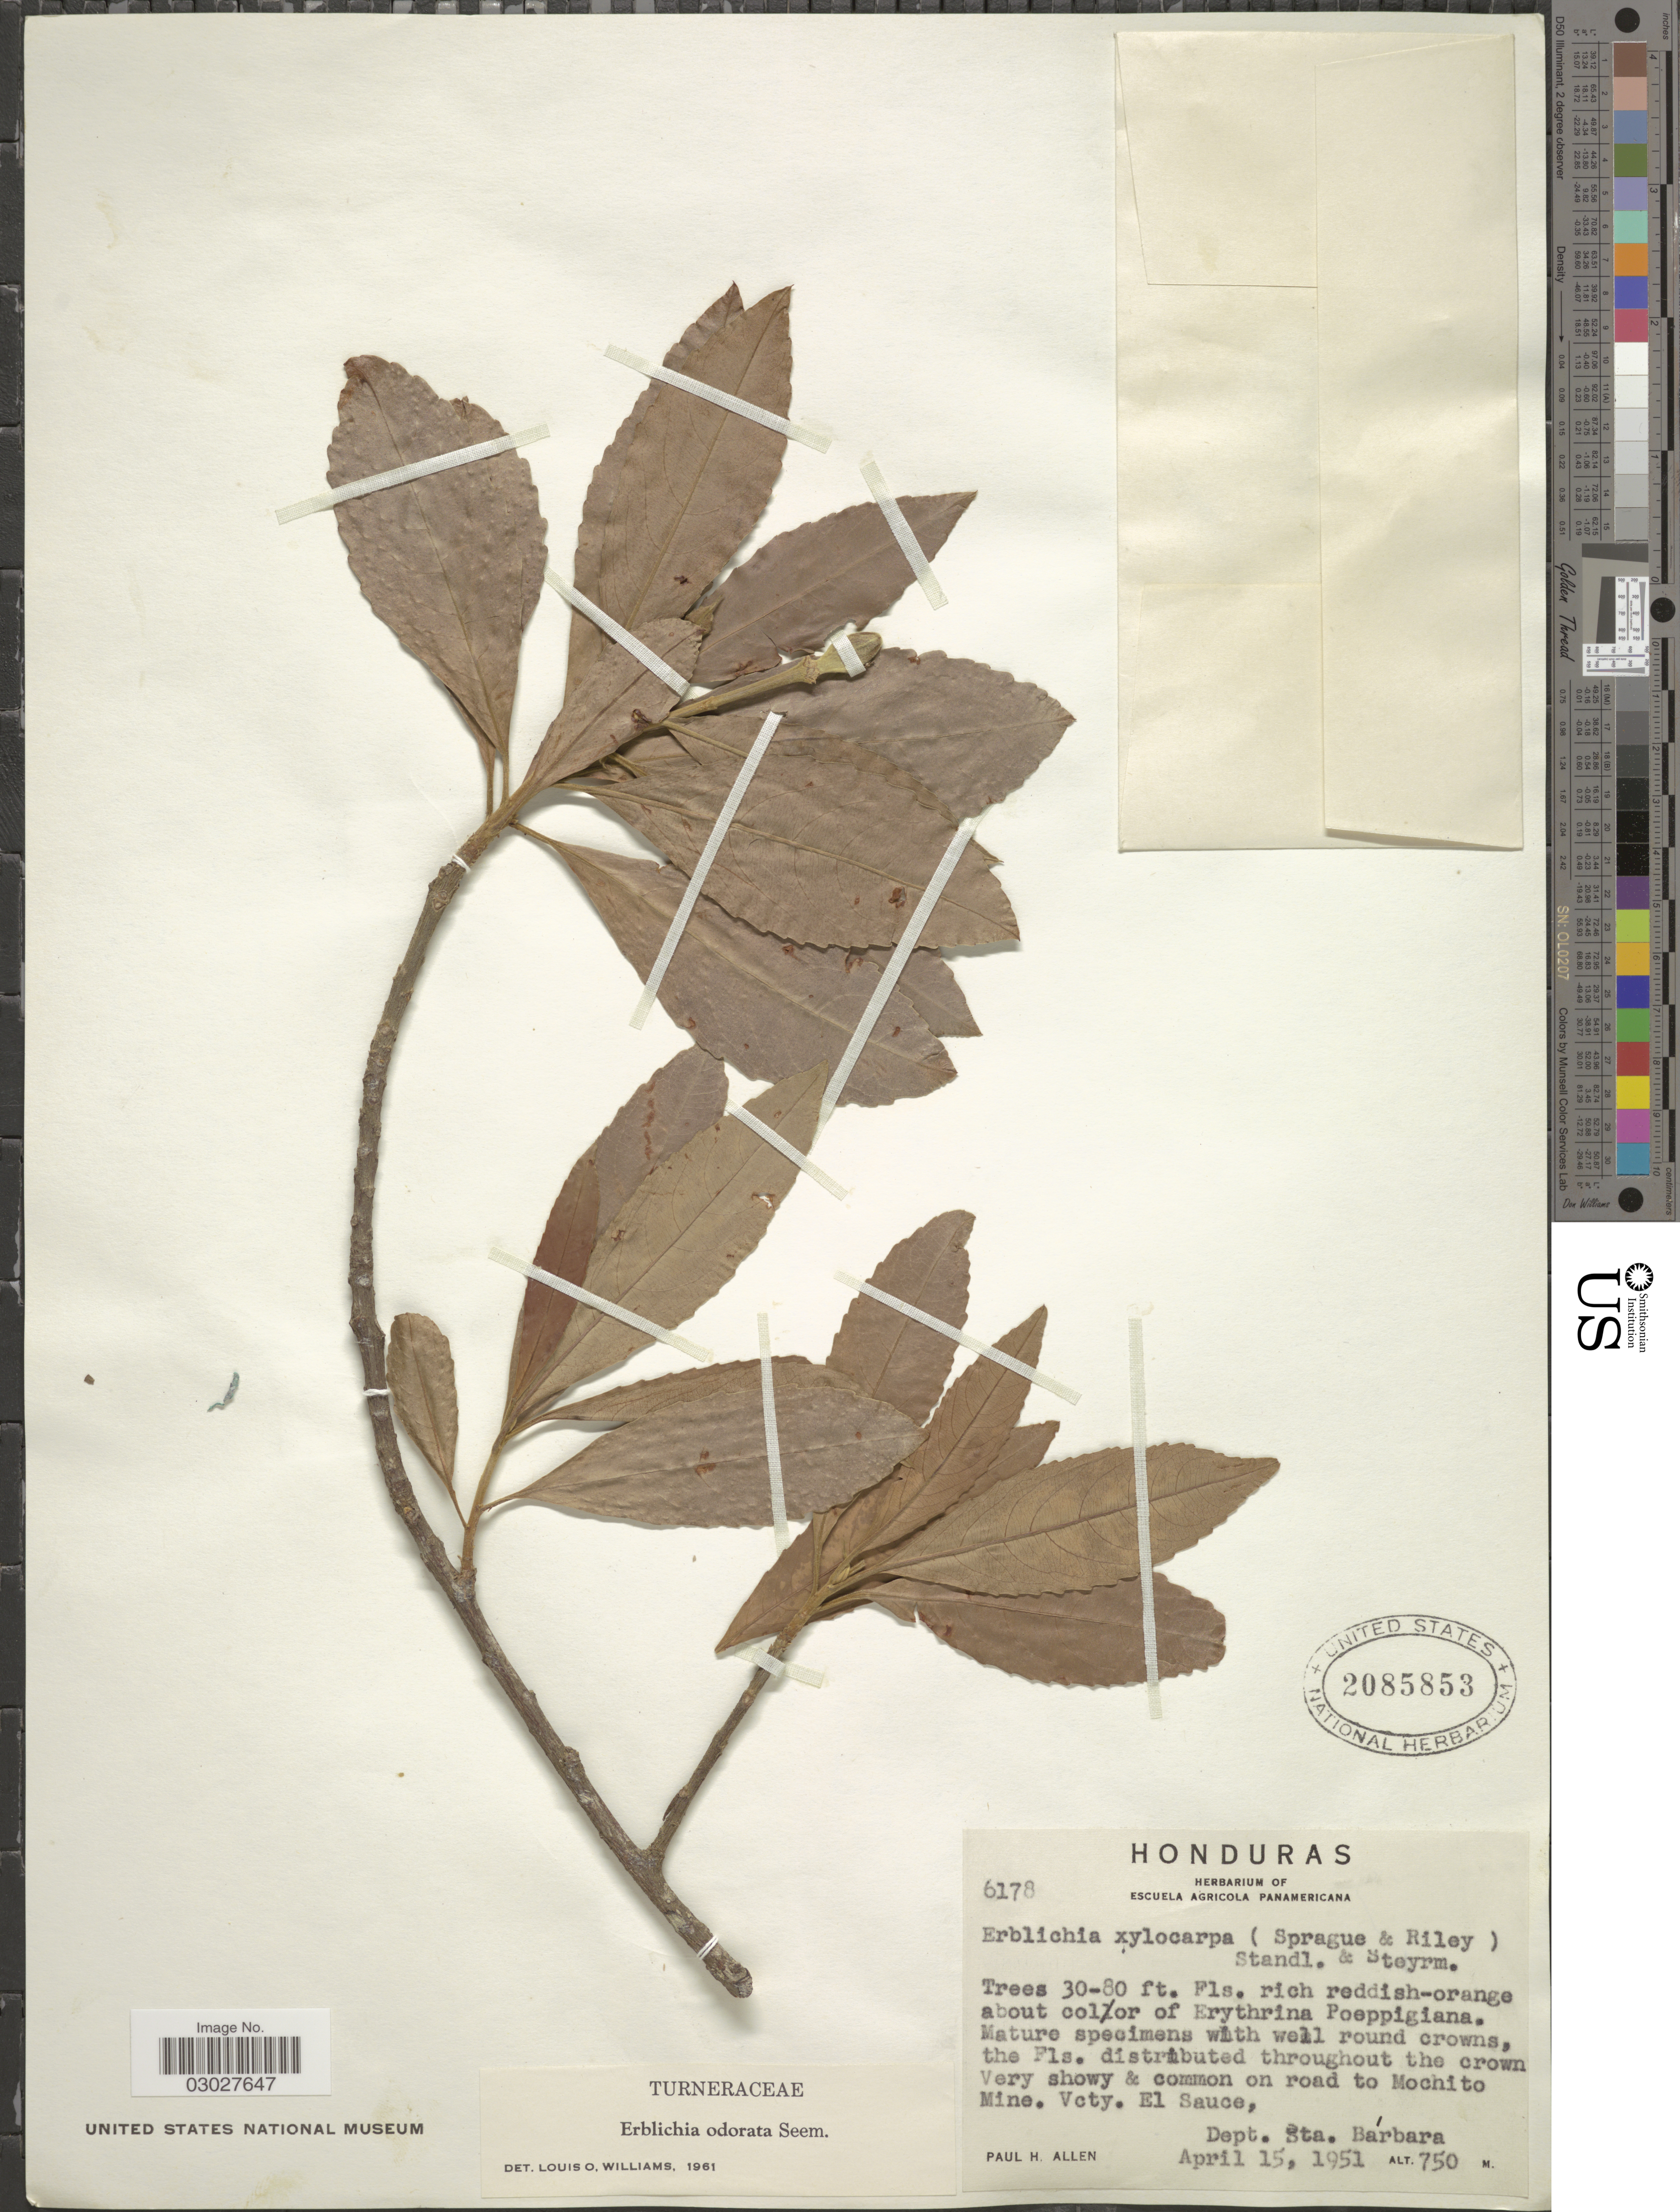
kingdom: Plantae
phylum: Tracheophyta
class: Magnoliopsida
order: Malpighiales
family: Turneraceae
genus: Erblichia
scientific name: Erblichia odorata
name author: Seem.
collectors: P. H. Allen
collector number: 6178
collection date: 1951-04-15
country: Honduras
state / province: Santa Bárbara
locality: On road to Mochito Mine. Vcty. El Sauce, Dept. Sta. Bárbara.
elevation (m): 750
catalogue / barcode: US 2085853